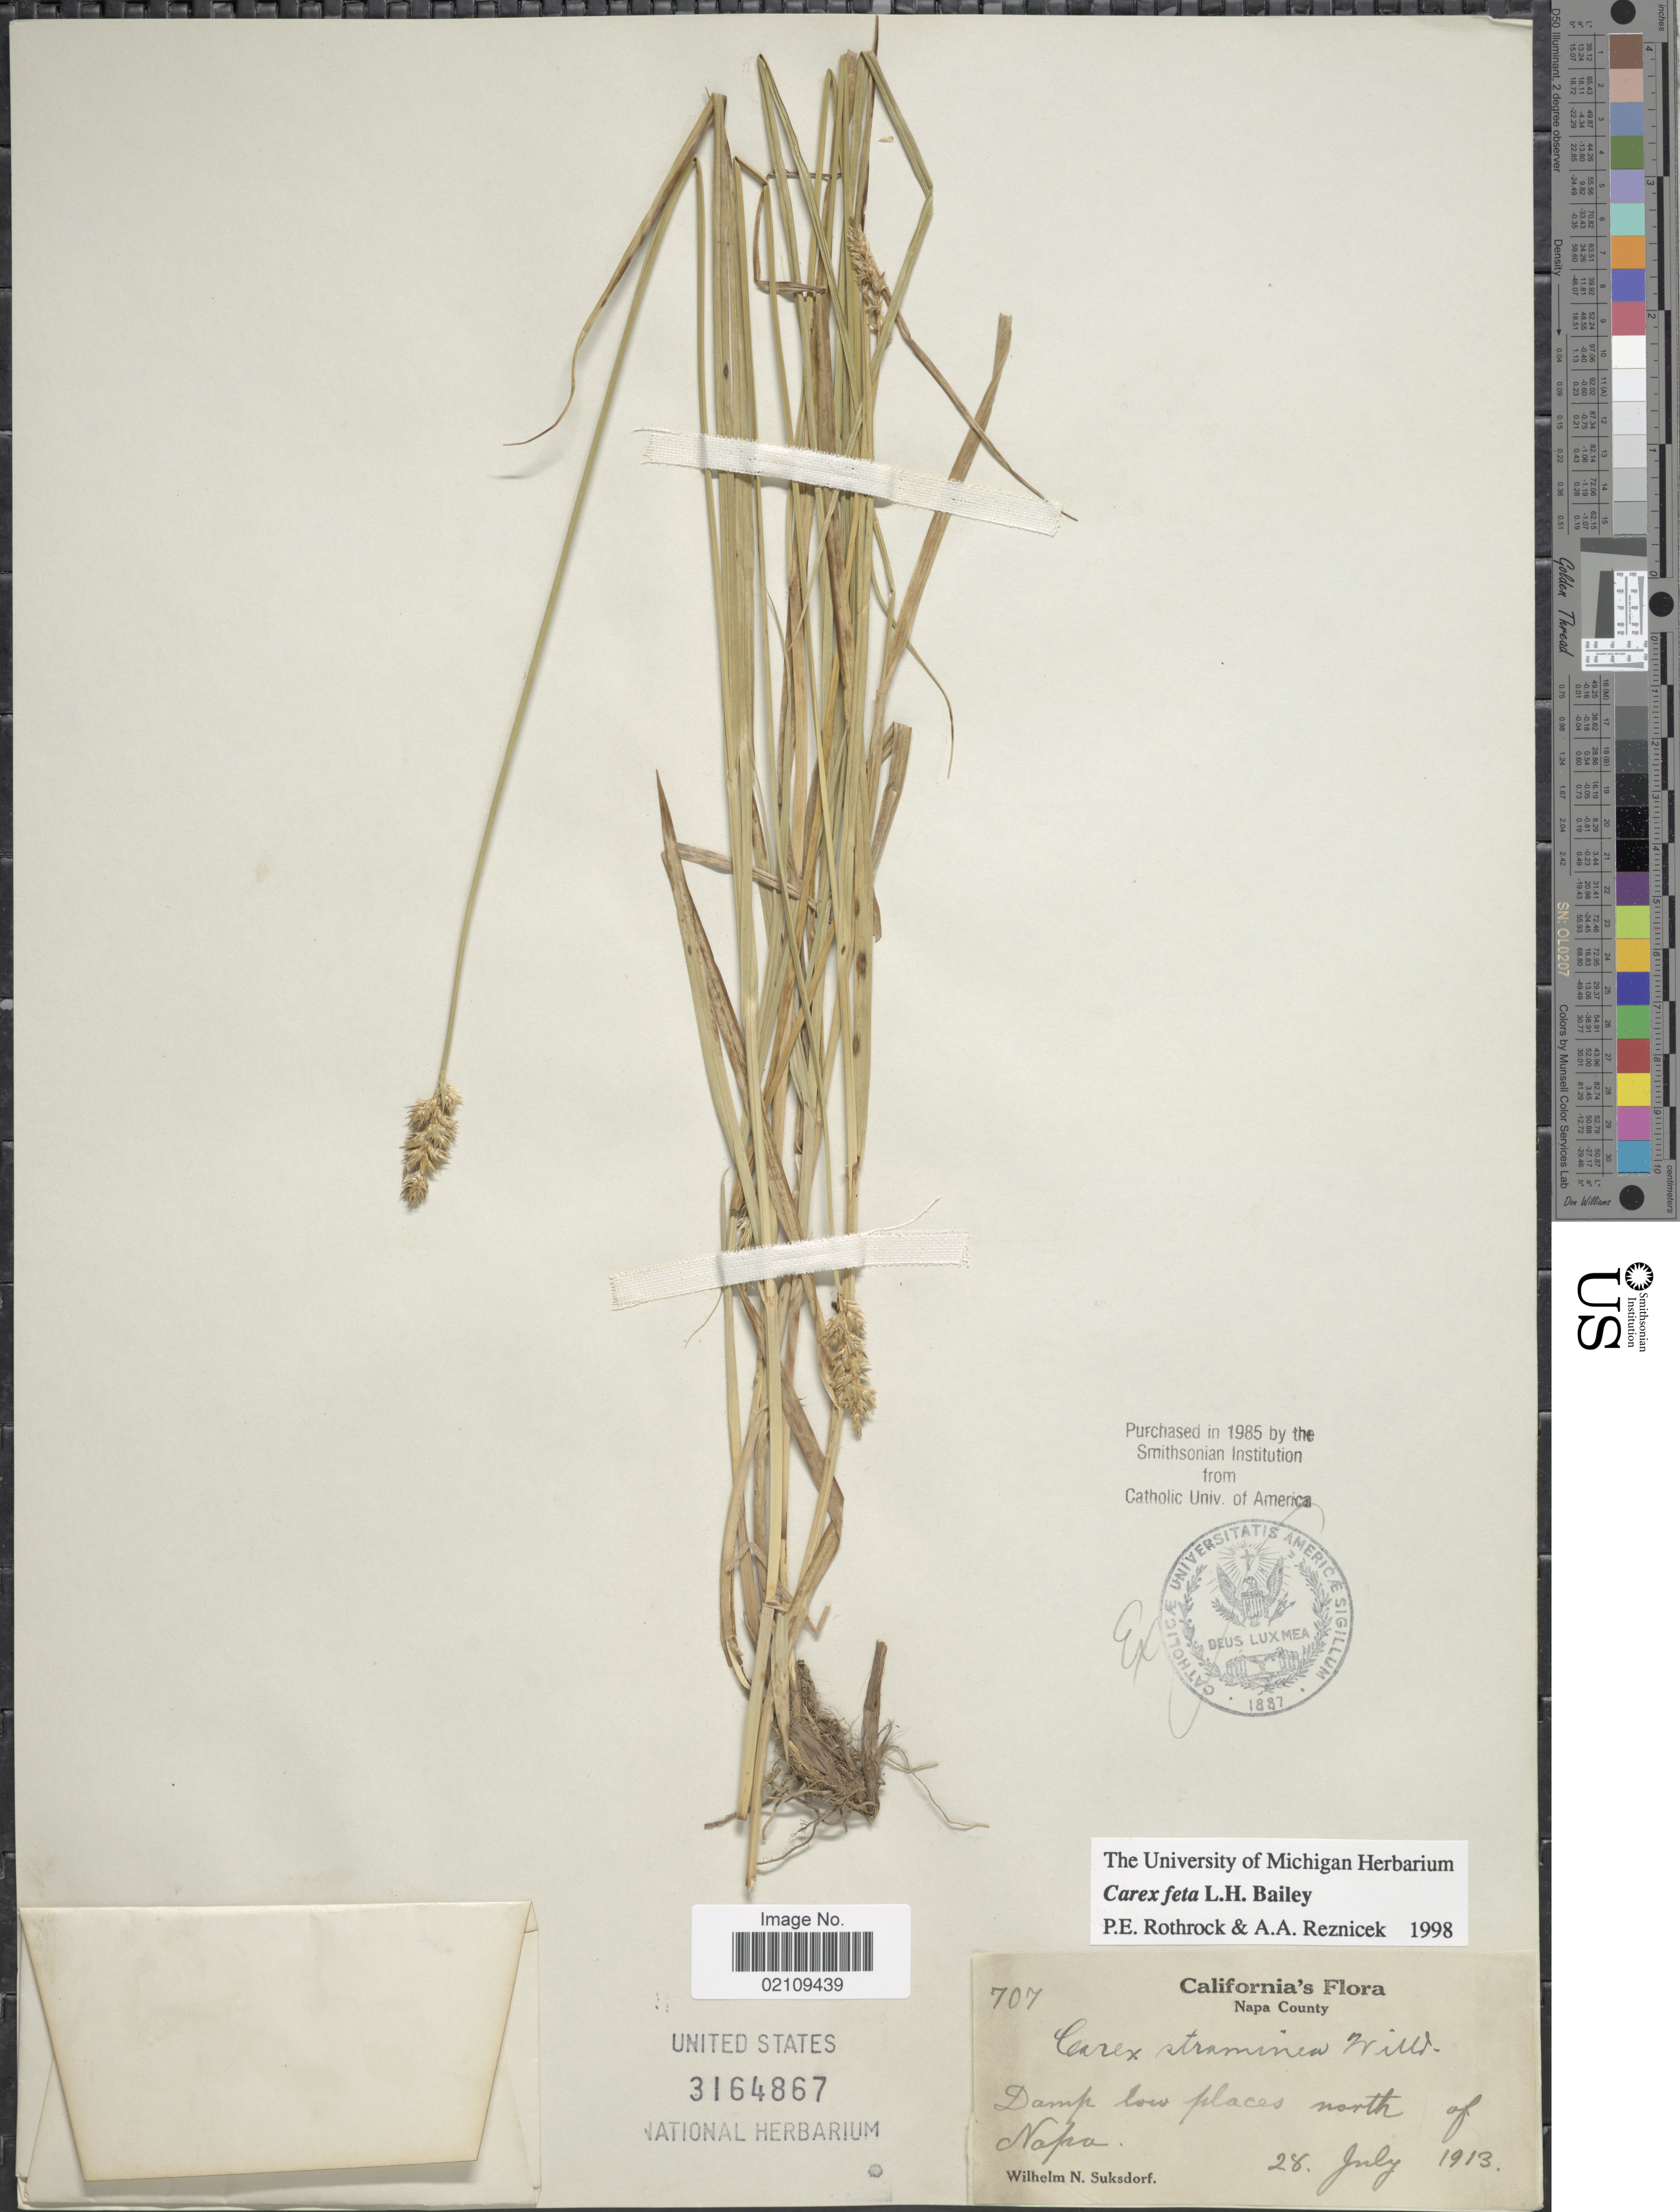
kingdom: Plantae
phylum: Tracheophyta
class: Liliopsida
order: Poales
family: Cyperaceae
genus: Carex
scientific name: Carex feta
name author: L.H. Bailey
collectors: W. N. Suksdorf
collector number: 707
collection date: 1913-07-28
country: United States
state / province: California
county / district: Napa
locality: Napa County, Damp low places north of Napa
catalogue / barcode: US 3164867